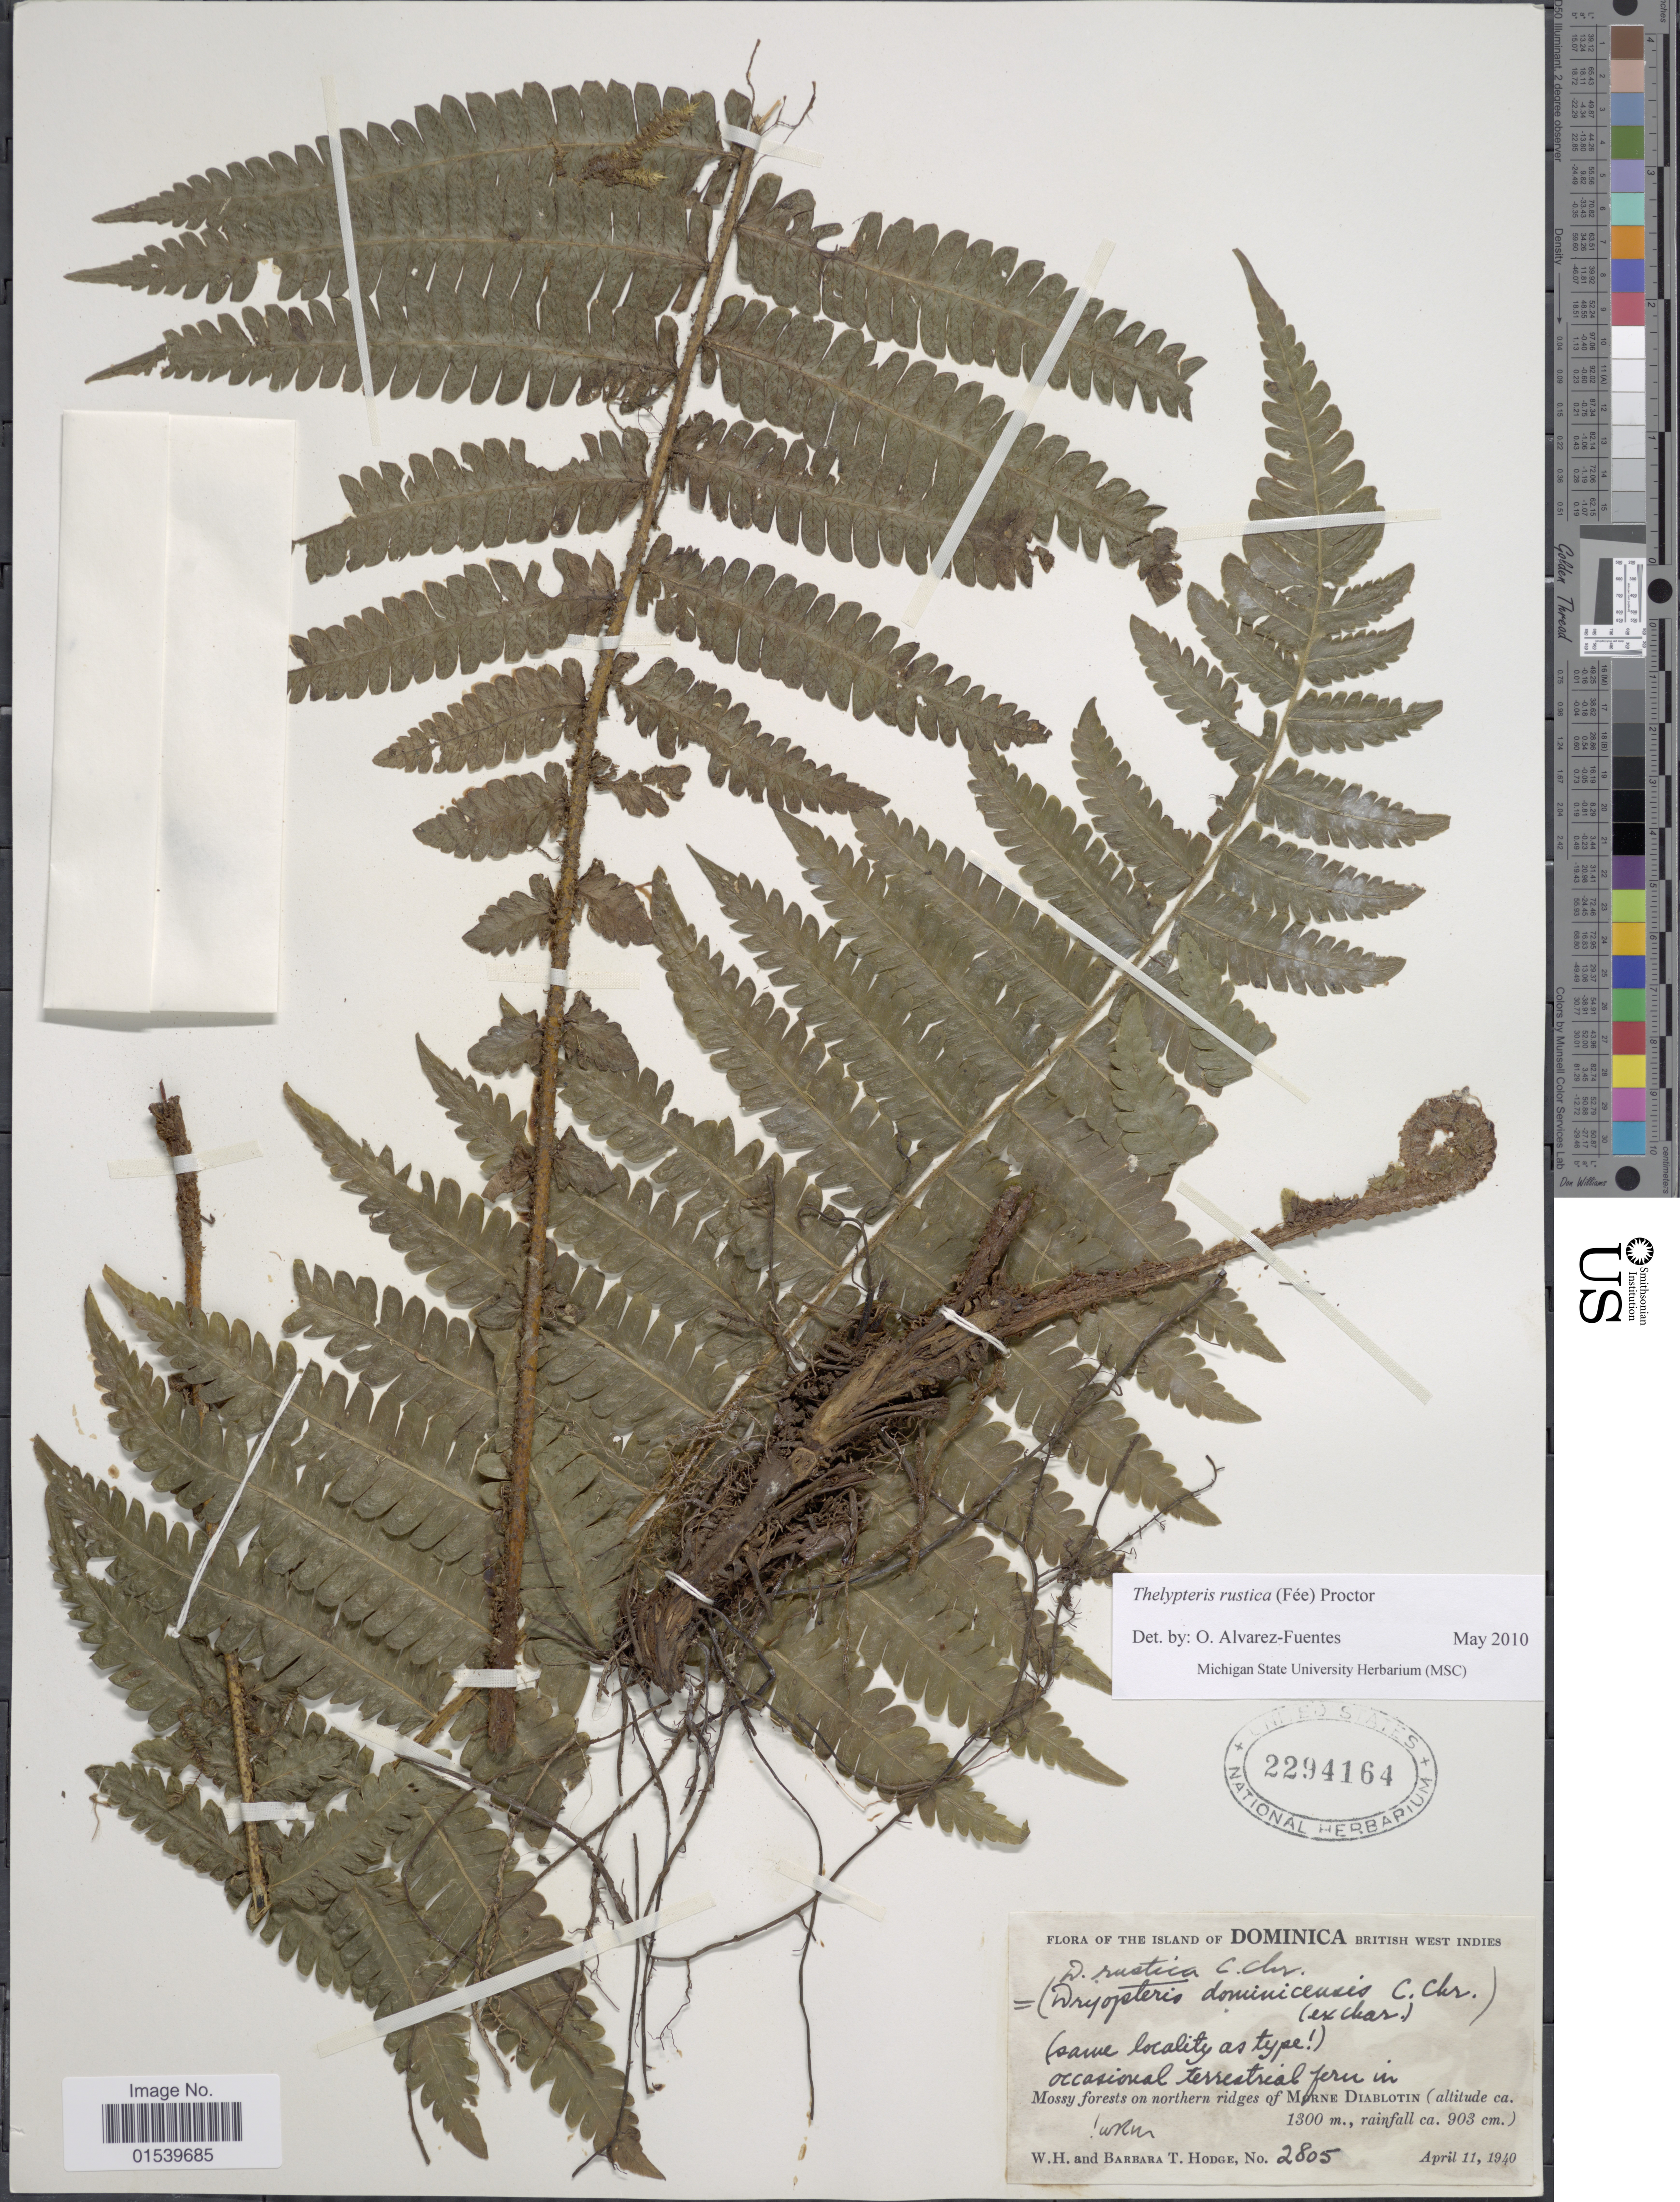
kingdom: Plantae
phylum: Tracheophyta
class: Polypodiopsida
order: Polypodiales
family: Thelypteridaceae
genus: Amauropelta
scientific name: Amauropelta rustica (Fée) comb. nov., ined 2015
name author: (Fée)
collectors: W. Hodge & B. Hodge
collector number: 2805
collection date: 1940-04-11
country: Dominica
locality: The Island of Dominica British West Indies, Mossy forest on northern ridges of Morne Diablotin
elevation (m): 1300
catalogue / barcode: US 2294164